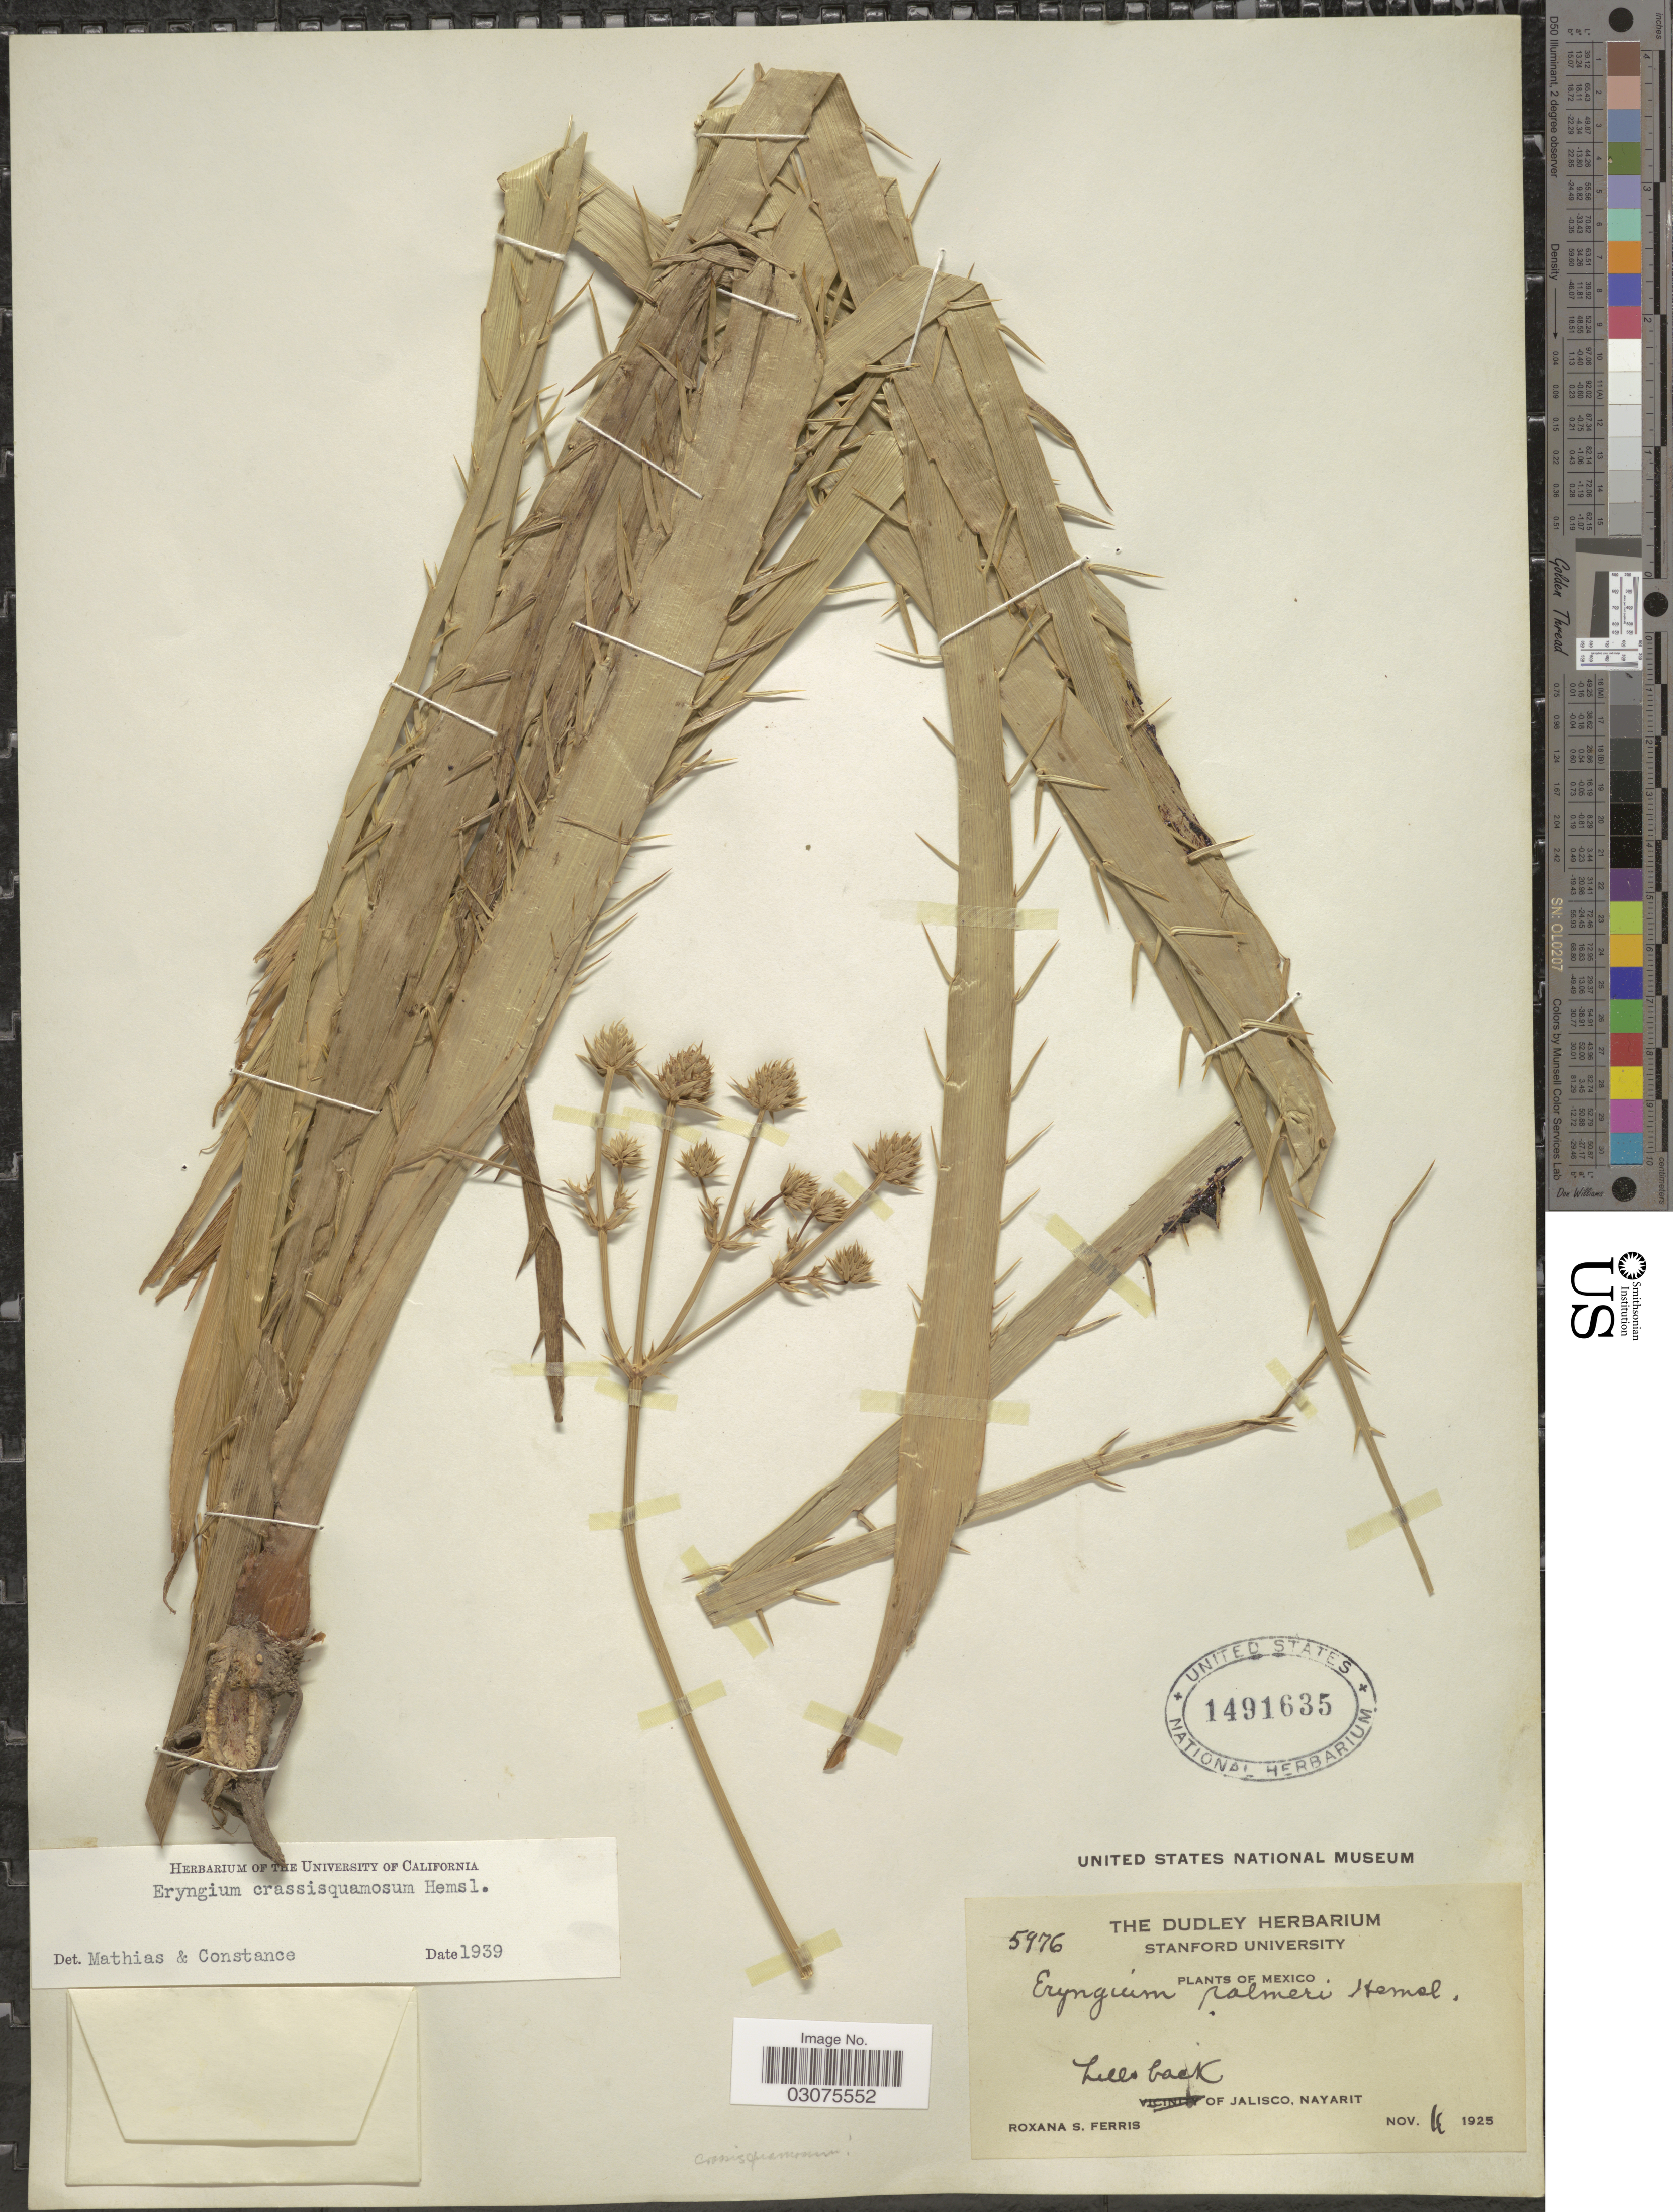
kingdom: Plantae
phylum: Tracheophyta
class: Magnoliopsida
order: Apiales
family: Apiaceae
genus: Eryngium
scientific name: Eryngium crassisquamosum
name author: Hemsl.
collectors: R. S. Ferris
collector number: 5976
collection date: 1925-11-11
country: Mexico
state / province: Nayarit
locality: Hills back of Jalisco, Nayarit.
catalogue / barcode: US 1491635